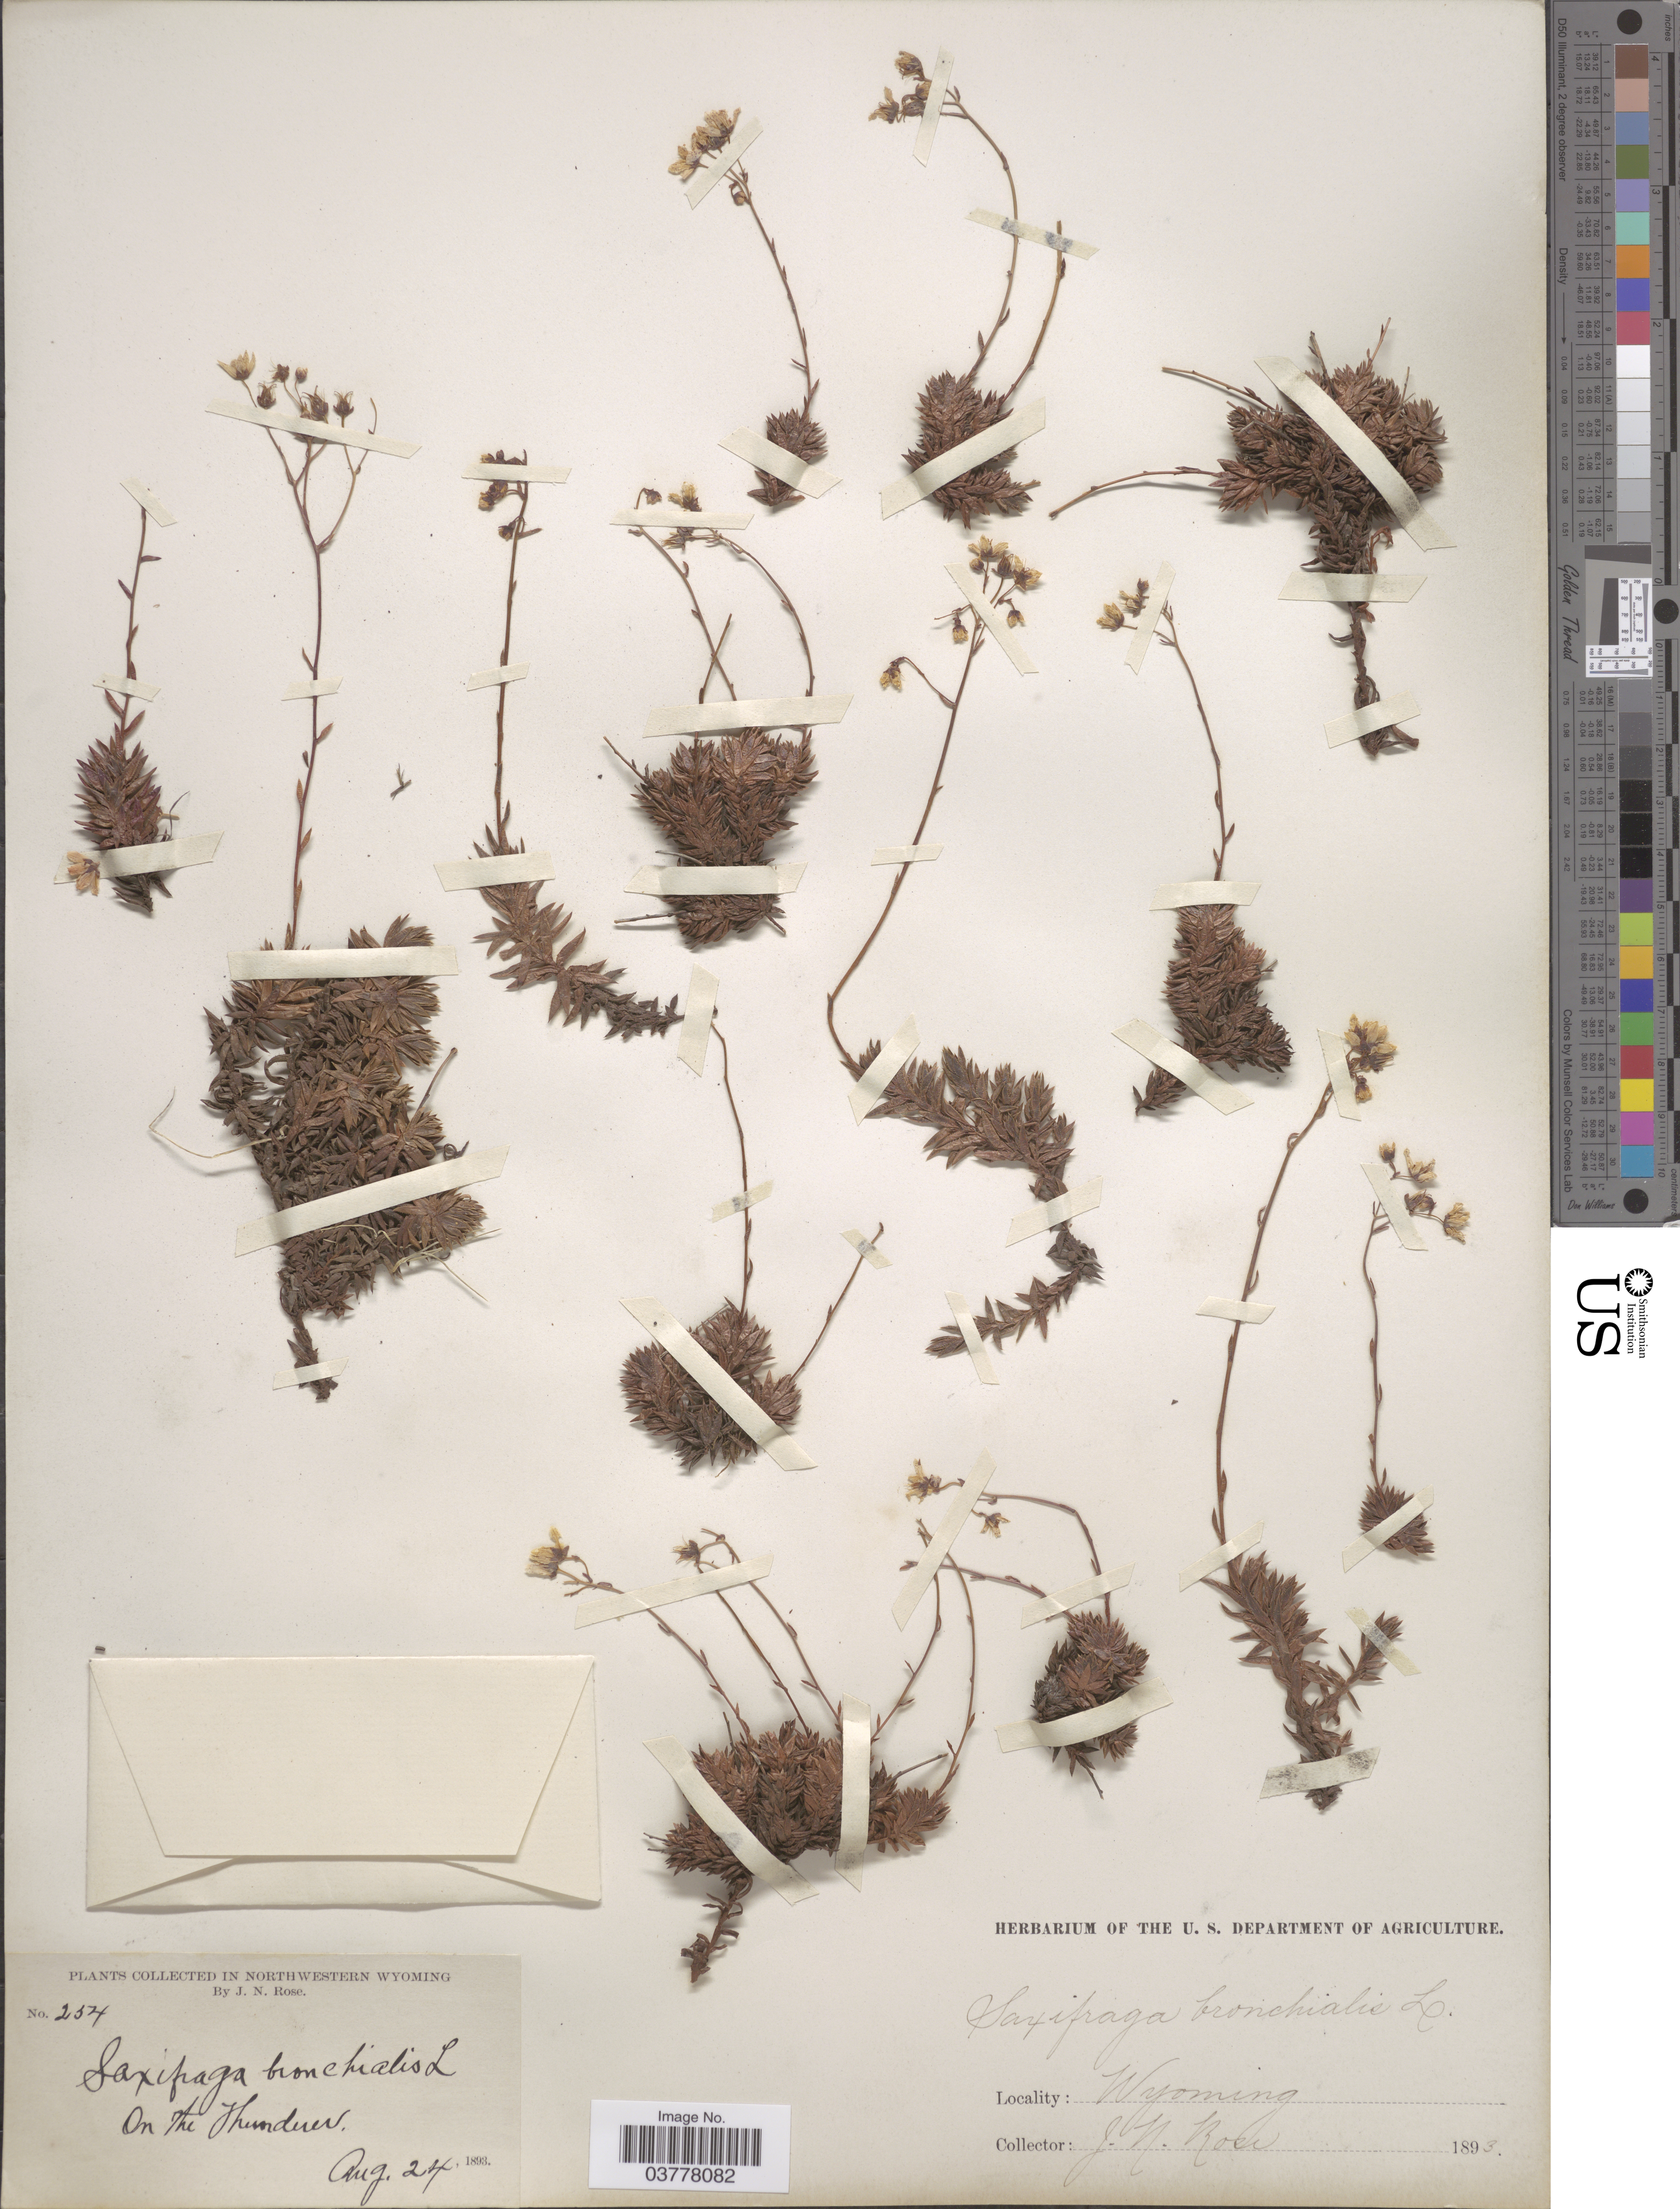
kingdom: Plantae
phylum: Tracheophyta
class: Magnoliopsida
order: Saxifragales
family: Saxifragaceae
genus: Saxifraga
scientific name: Saxifraga bronchialis subsp. austromontana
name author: (Wiegand) Piper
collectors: J. N. Rose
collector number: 254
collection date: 1893-08-24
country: United States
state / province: Wyoming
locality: Northwestern Wyoming. On the Thunderer.